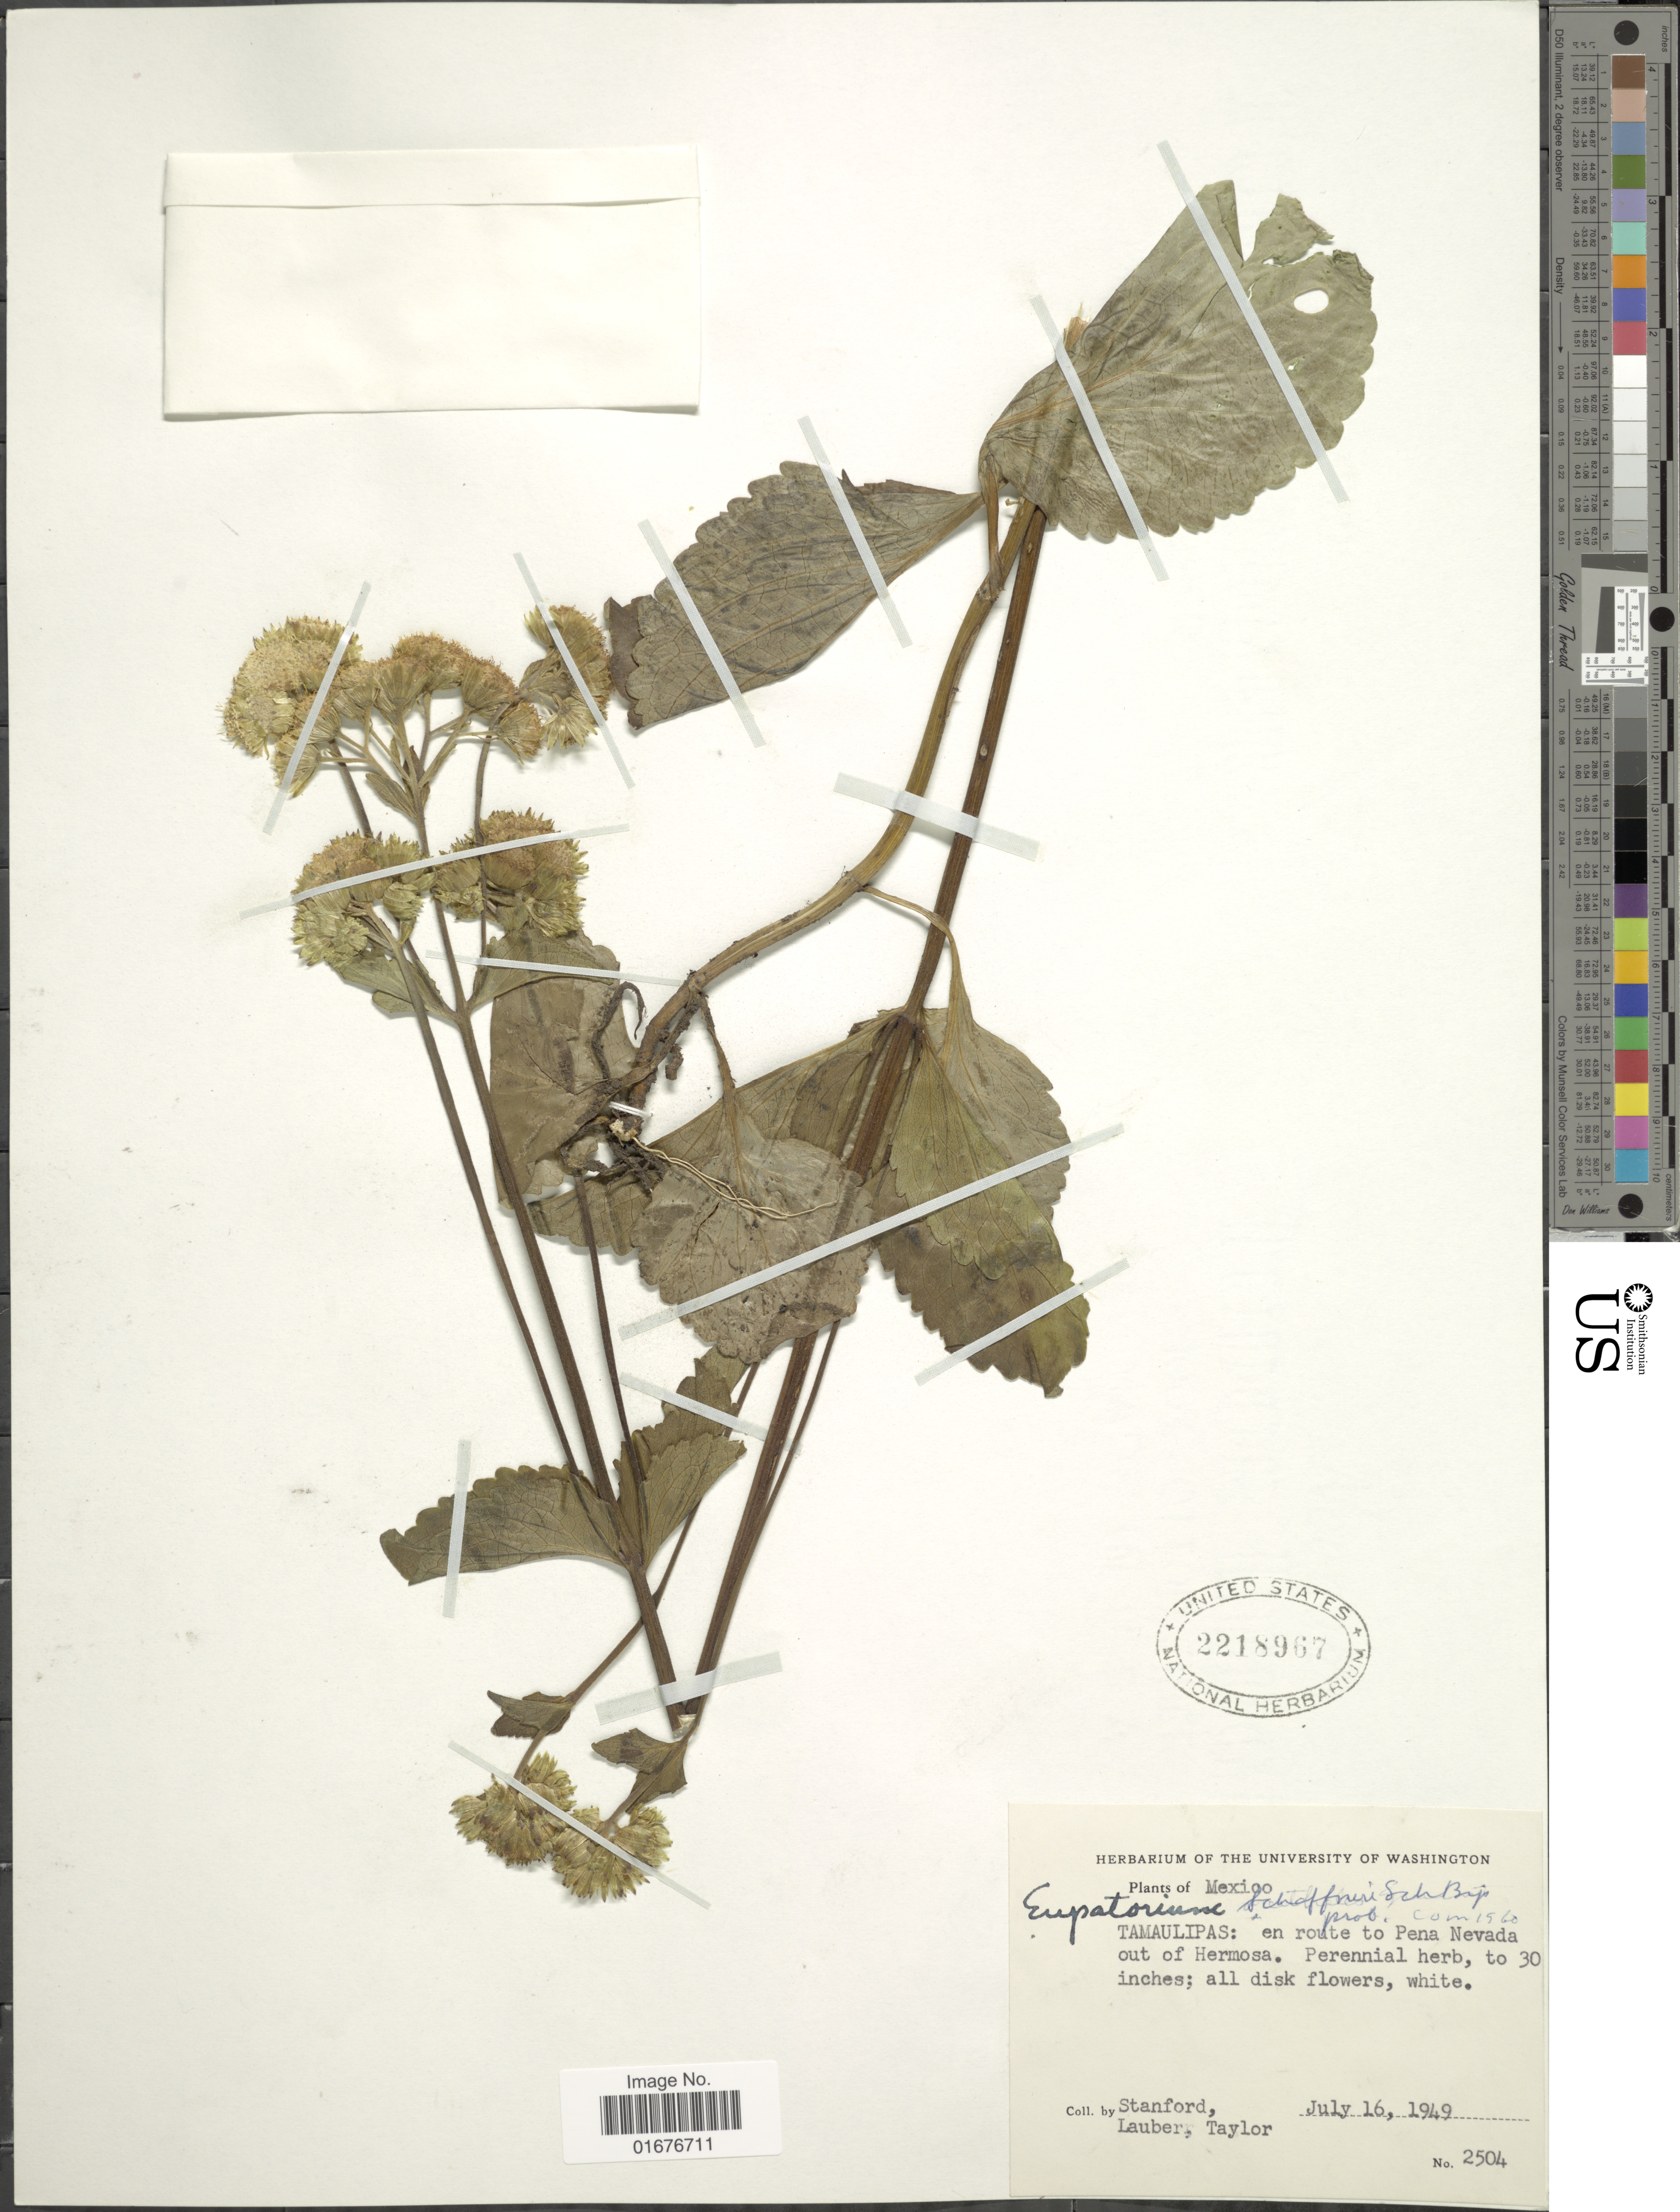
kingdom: Plantae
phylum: Tracheophyta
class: Magnoliopsida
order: Asterales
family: Asteraceae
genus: Ageratina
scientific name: Ageratina prunellaefolia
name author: (Kunth) R.M. King & H. Rob.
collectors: -. Stanford, Lauber, -- & -- Taylor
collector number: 2504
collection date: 1949-07-16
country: Mexico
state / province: Tamaulipas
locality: En route toPena Nevada out of Hermosa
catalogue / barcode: US 2218967